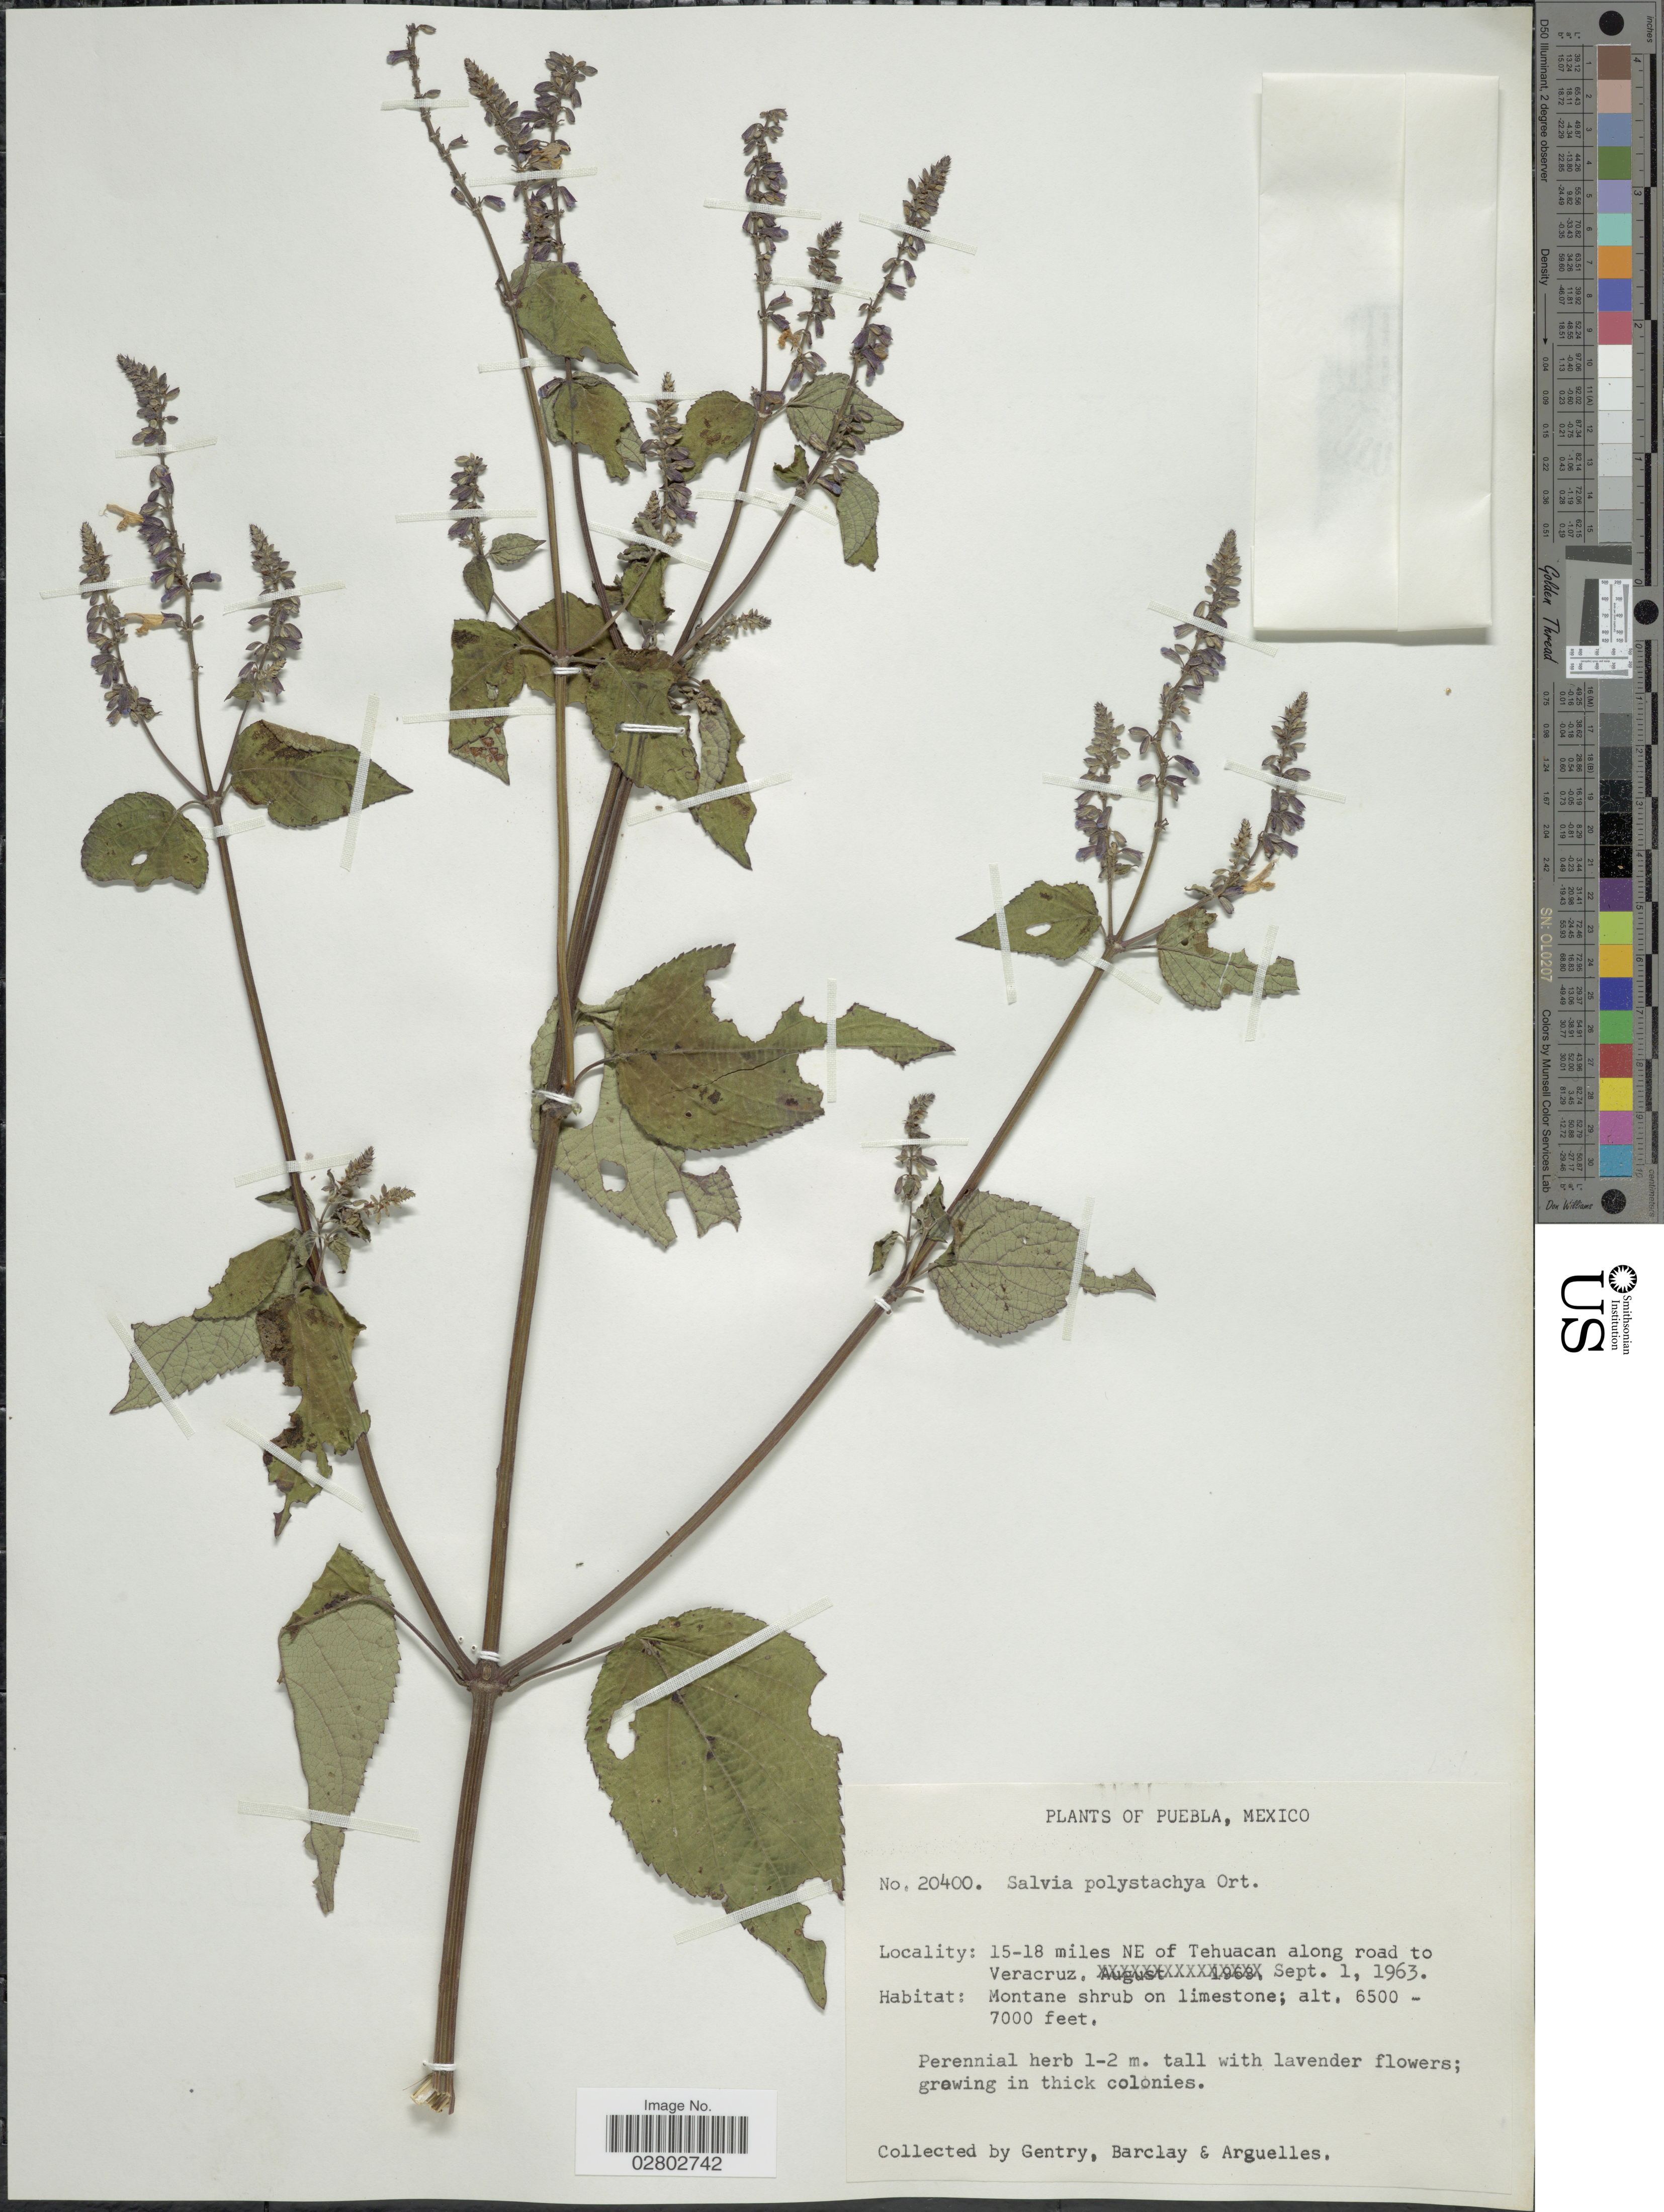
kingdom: Plantae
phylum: Tracheophyta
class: Magnoliopsida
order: Lamiales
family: Lamiaceae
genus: Salvia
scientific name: Salvia polystachya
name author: Cav.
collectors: Gentry, --, -- Barclay & Arguelles, --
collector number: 20400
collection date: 1963-09-01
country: Mexico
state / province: Puebla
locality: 15-18 miles NE of Tehuacan along road to Veracruz.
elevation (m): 1981